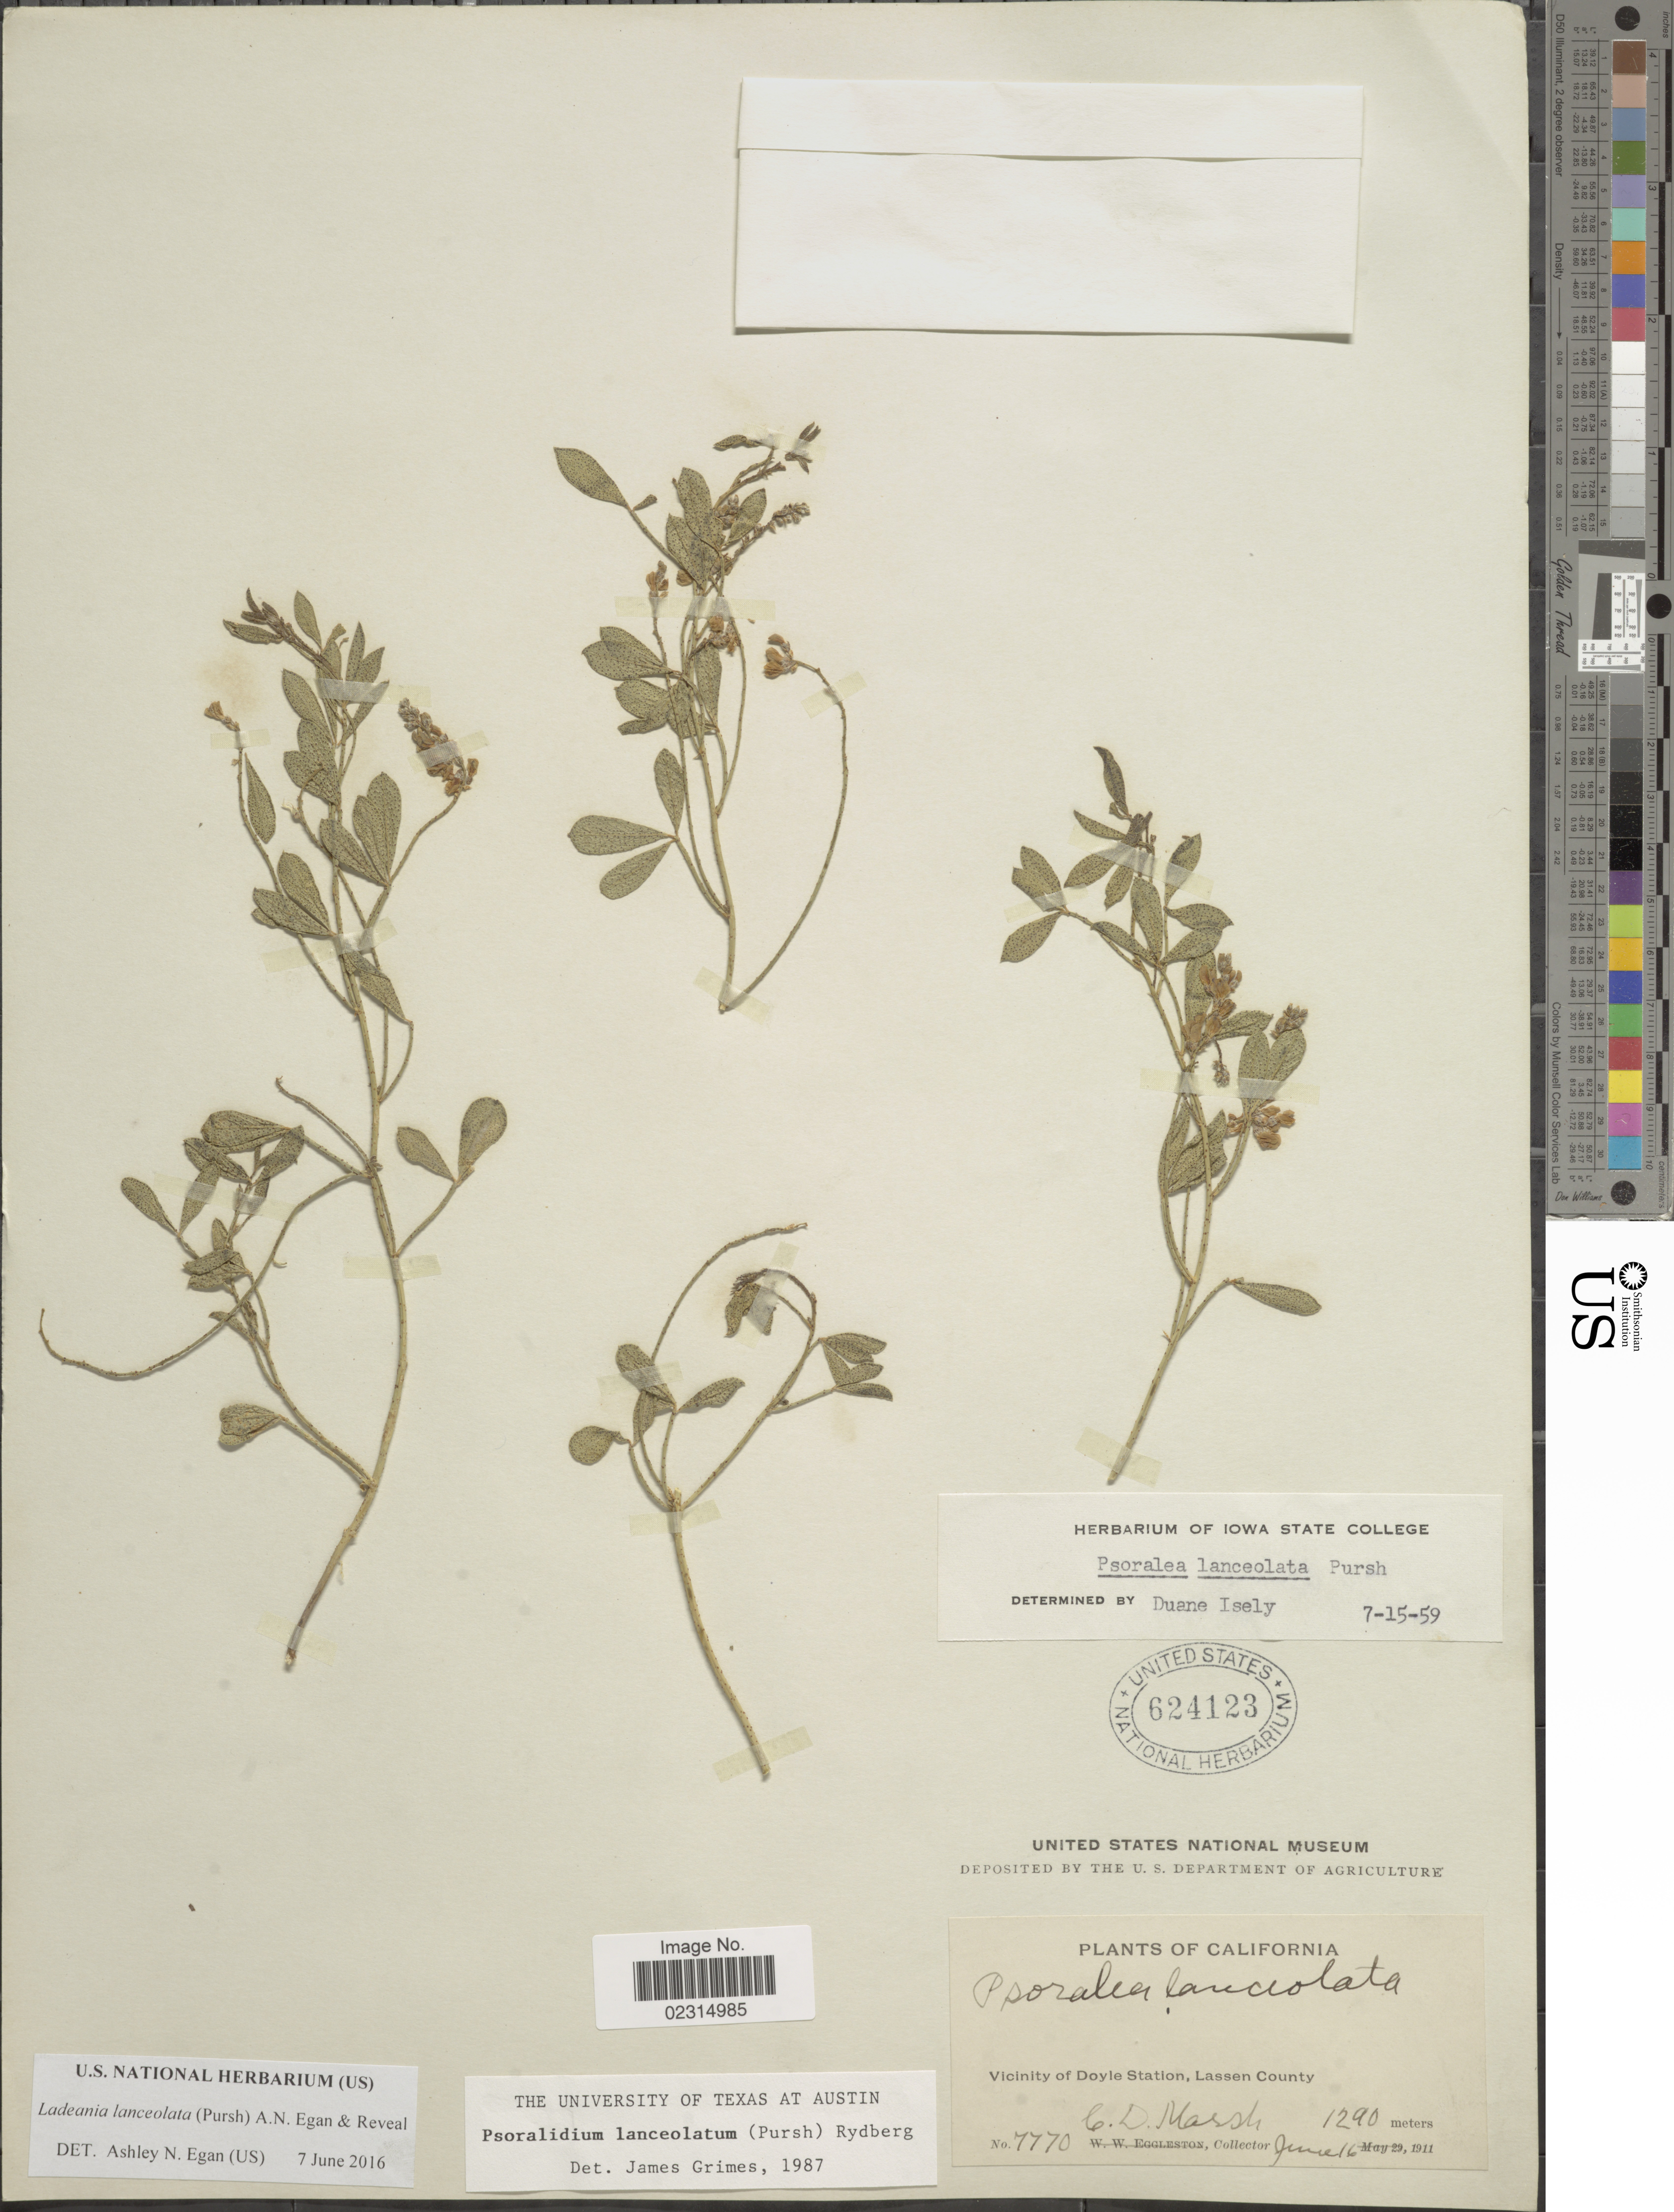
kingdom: Plantae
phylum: Tracheophyta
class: Magnoliopsida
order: Fabales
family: Fabaceae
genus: Ladeania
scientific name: Ladeania lanceolata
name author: (Pursh) A.N. Egan & Reveal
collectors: C. D. Marsh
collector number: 7770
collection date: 1911-06-16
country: United States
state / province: California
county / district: Lassen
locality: Vicinity of Doyle Station, Lassen County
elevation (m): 1290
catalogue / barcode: US 624123